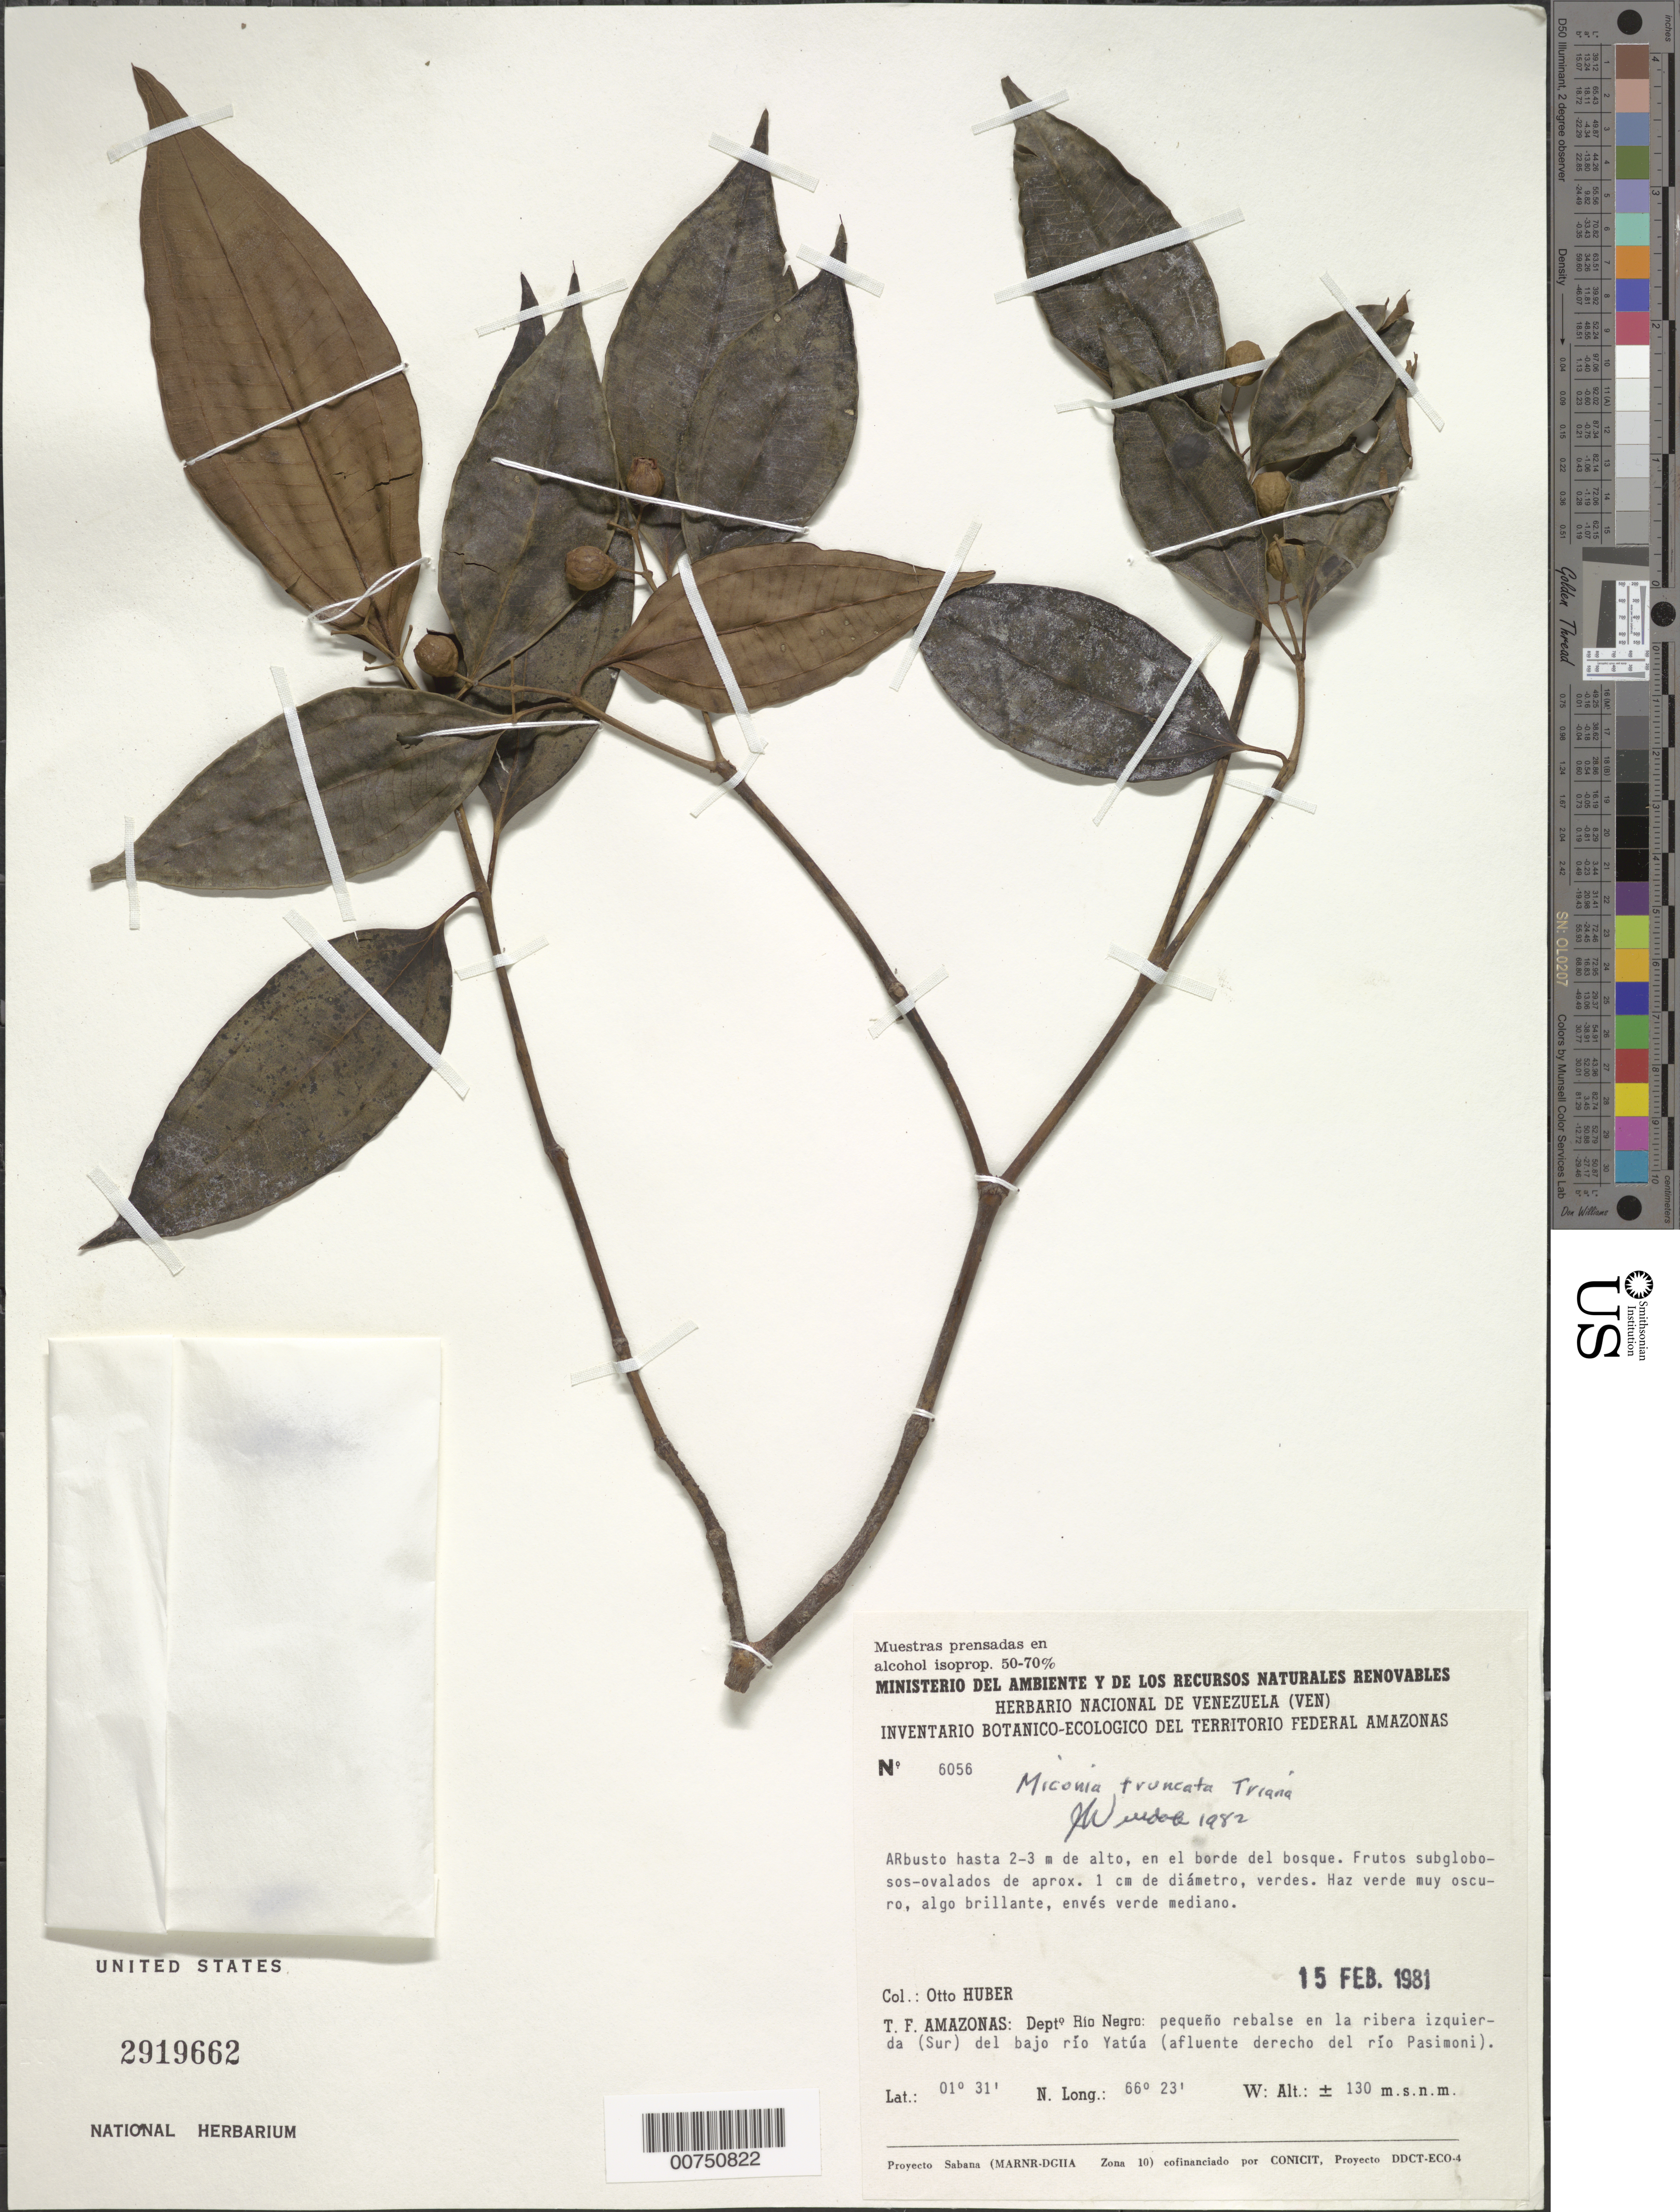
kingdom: Plantae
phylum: Tracheophyta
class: Magnoliopsida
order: Myrtales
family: Melastomataceae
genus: Miconia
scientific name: Miconia truncata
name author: Triana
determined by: Wurdack, John J., (US), US (UNITED STATES)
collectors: O. Huber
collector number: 6056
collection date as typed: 15-Feb-81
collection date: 1981-02-15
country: Venezuela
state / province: Amazonas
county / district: Río Negro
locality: Bajo Río Yatua (affluent derecho del Río Pasimoni)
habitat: Pequeno rebalse; en el borde del bosque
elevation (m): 130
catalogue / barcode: US 2919662